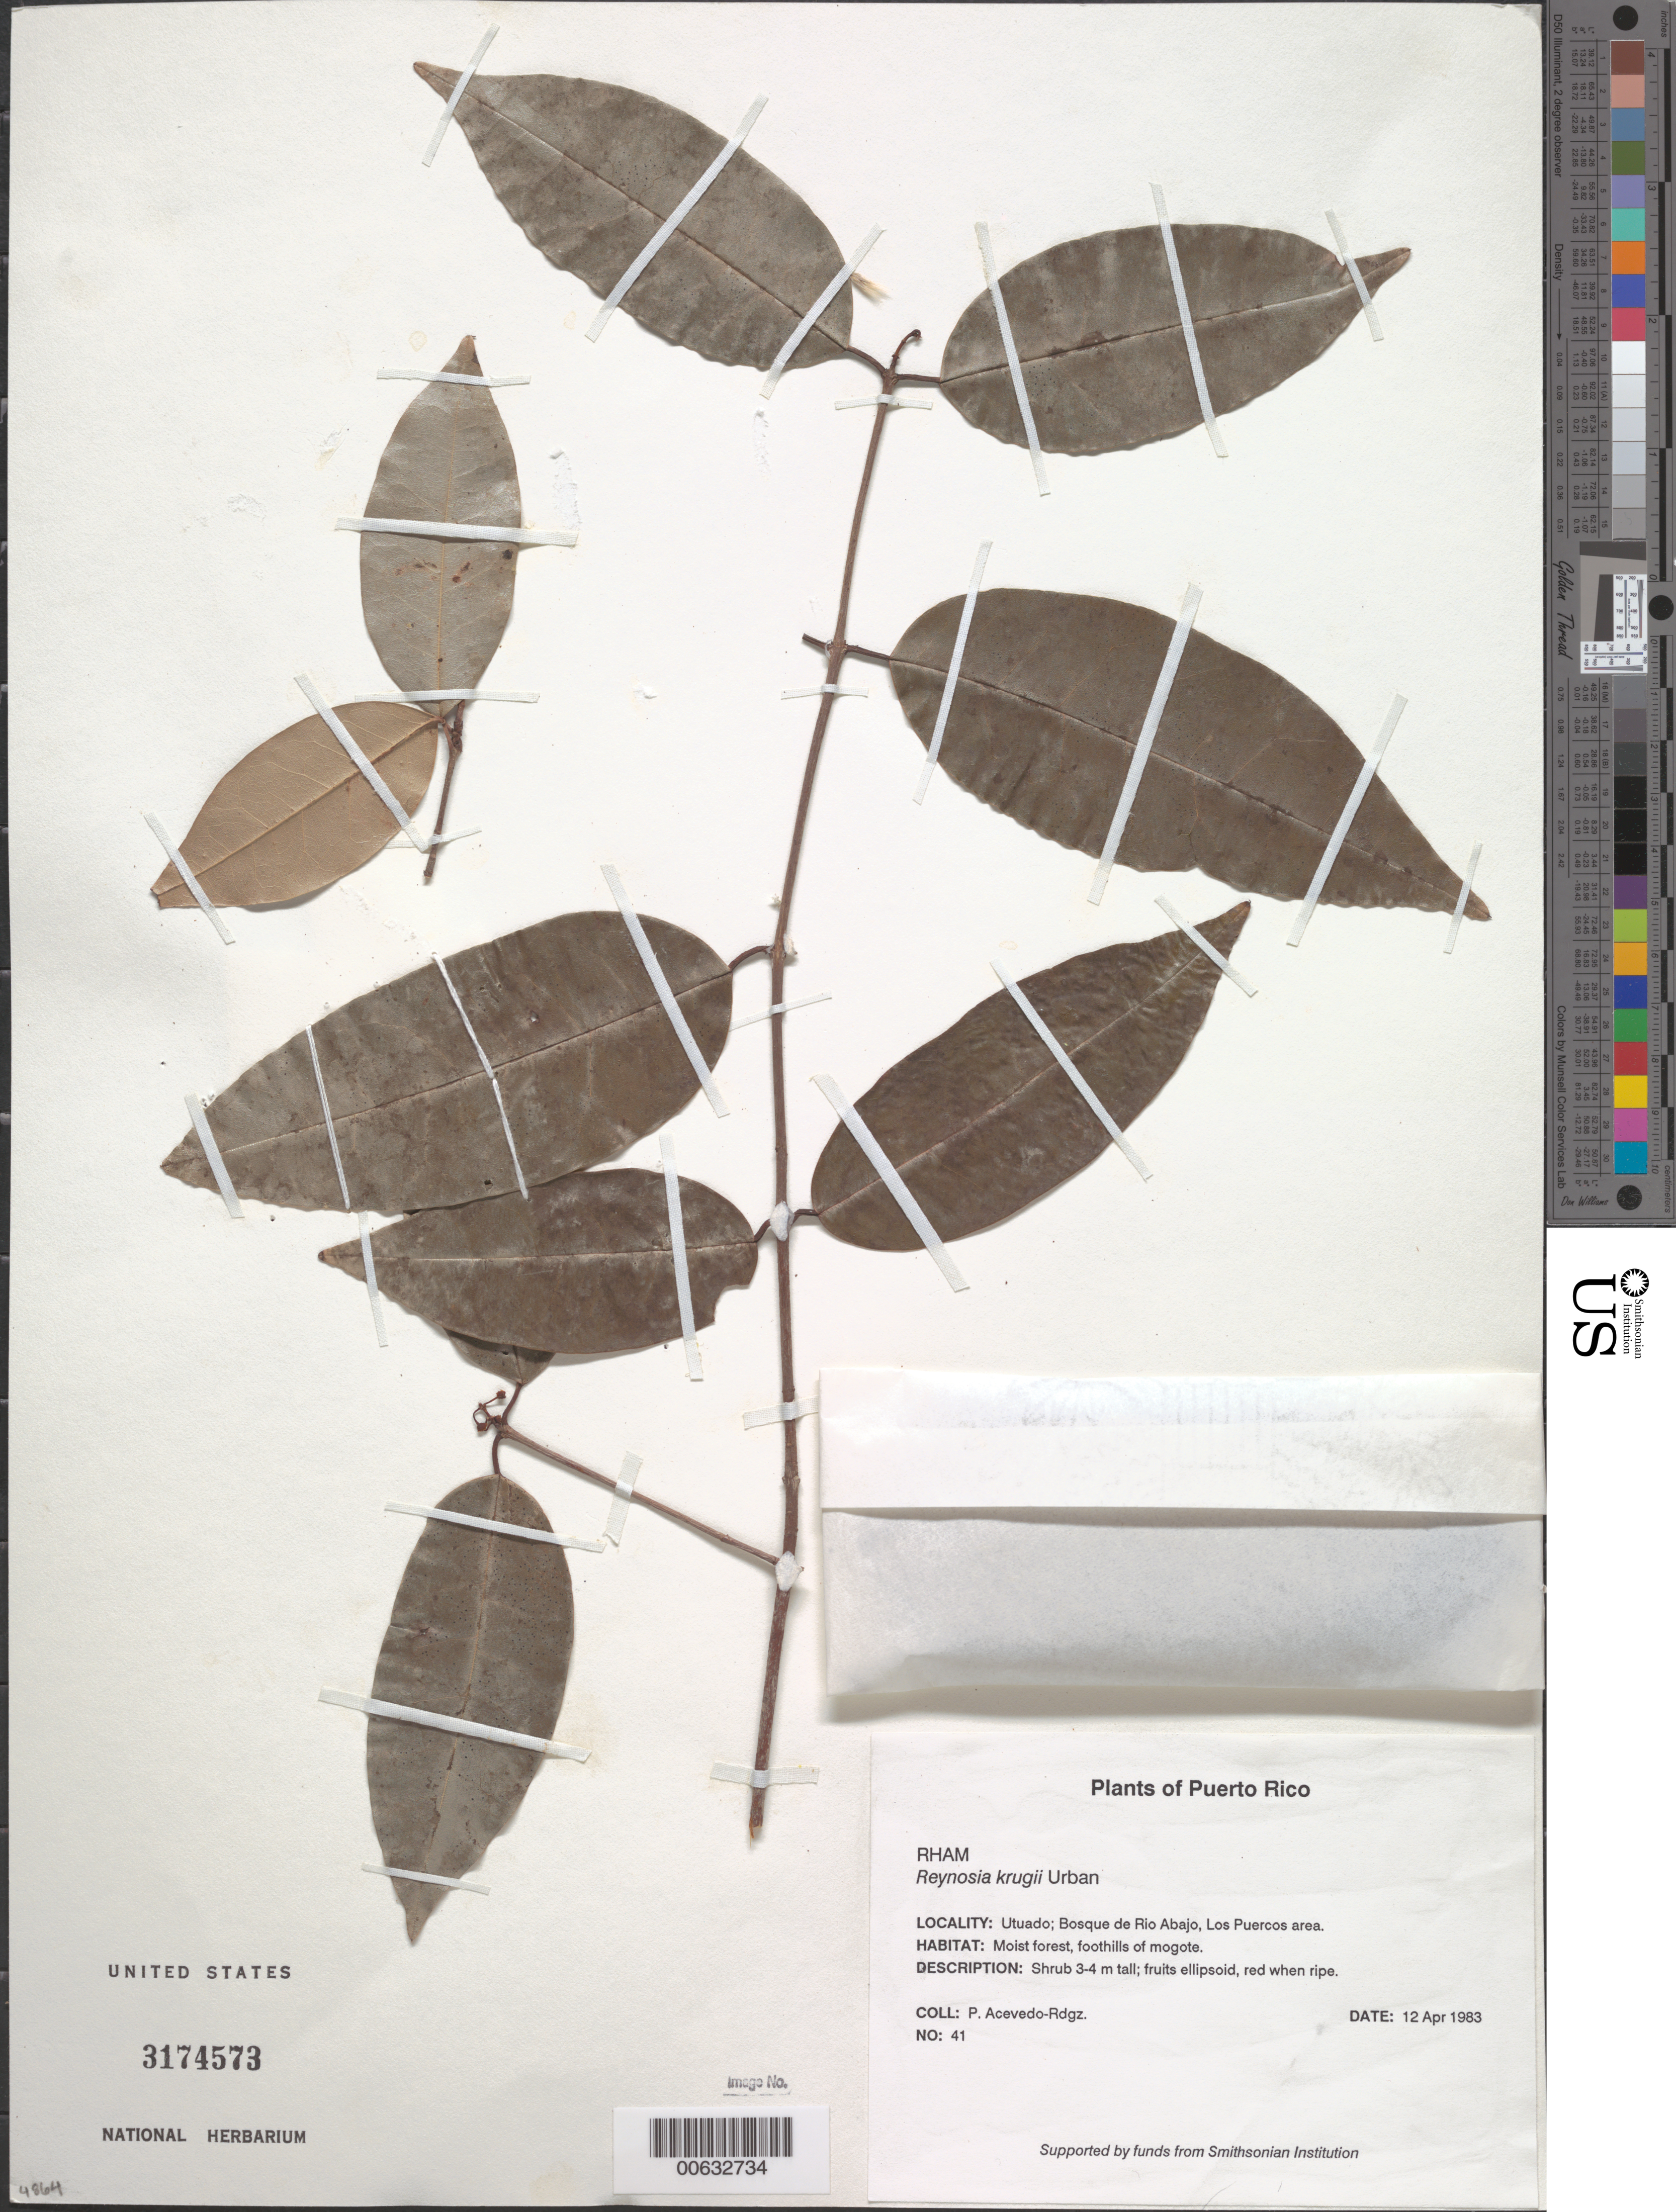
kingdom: Plantae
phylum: Tracheophyta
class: Magnoliopsida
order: Rosales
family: Rhamnaceae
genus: Reynosia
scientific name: Reynosia krugii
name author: Urb.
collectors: P. Acevedo-Rodr.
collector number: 41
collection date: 1983-04-12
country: Puerto Rico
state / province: Utuado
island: Puerto Rico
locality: Bosque de Rio Abajo, Los Puercos area.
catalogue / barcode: US 3174573